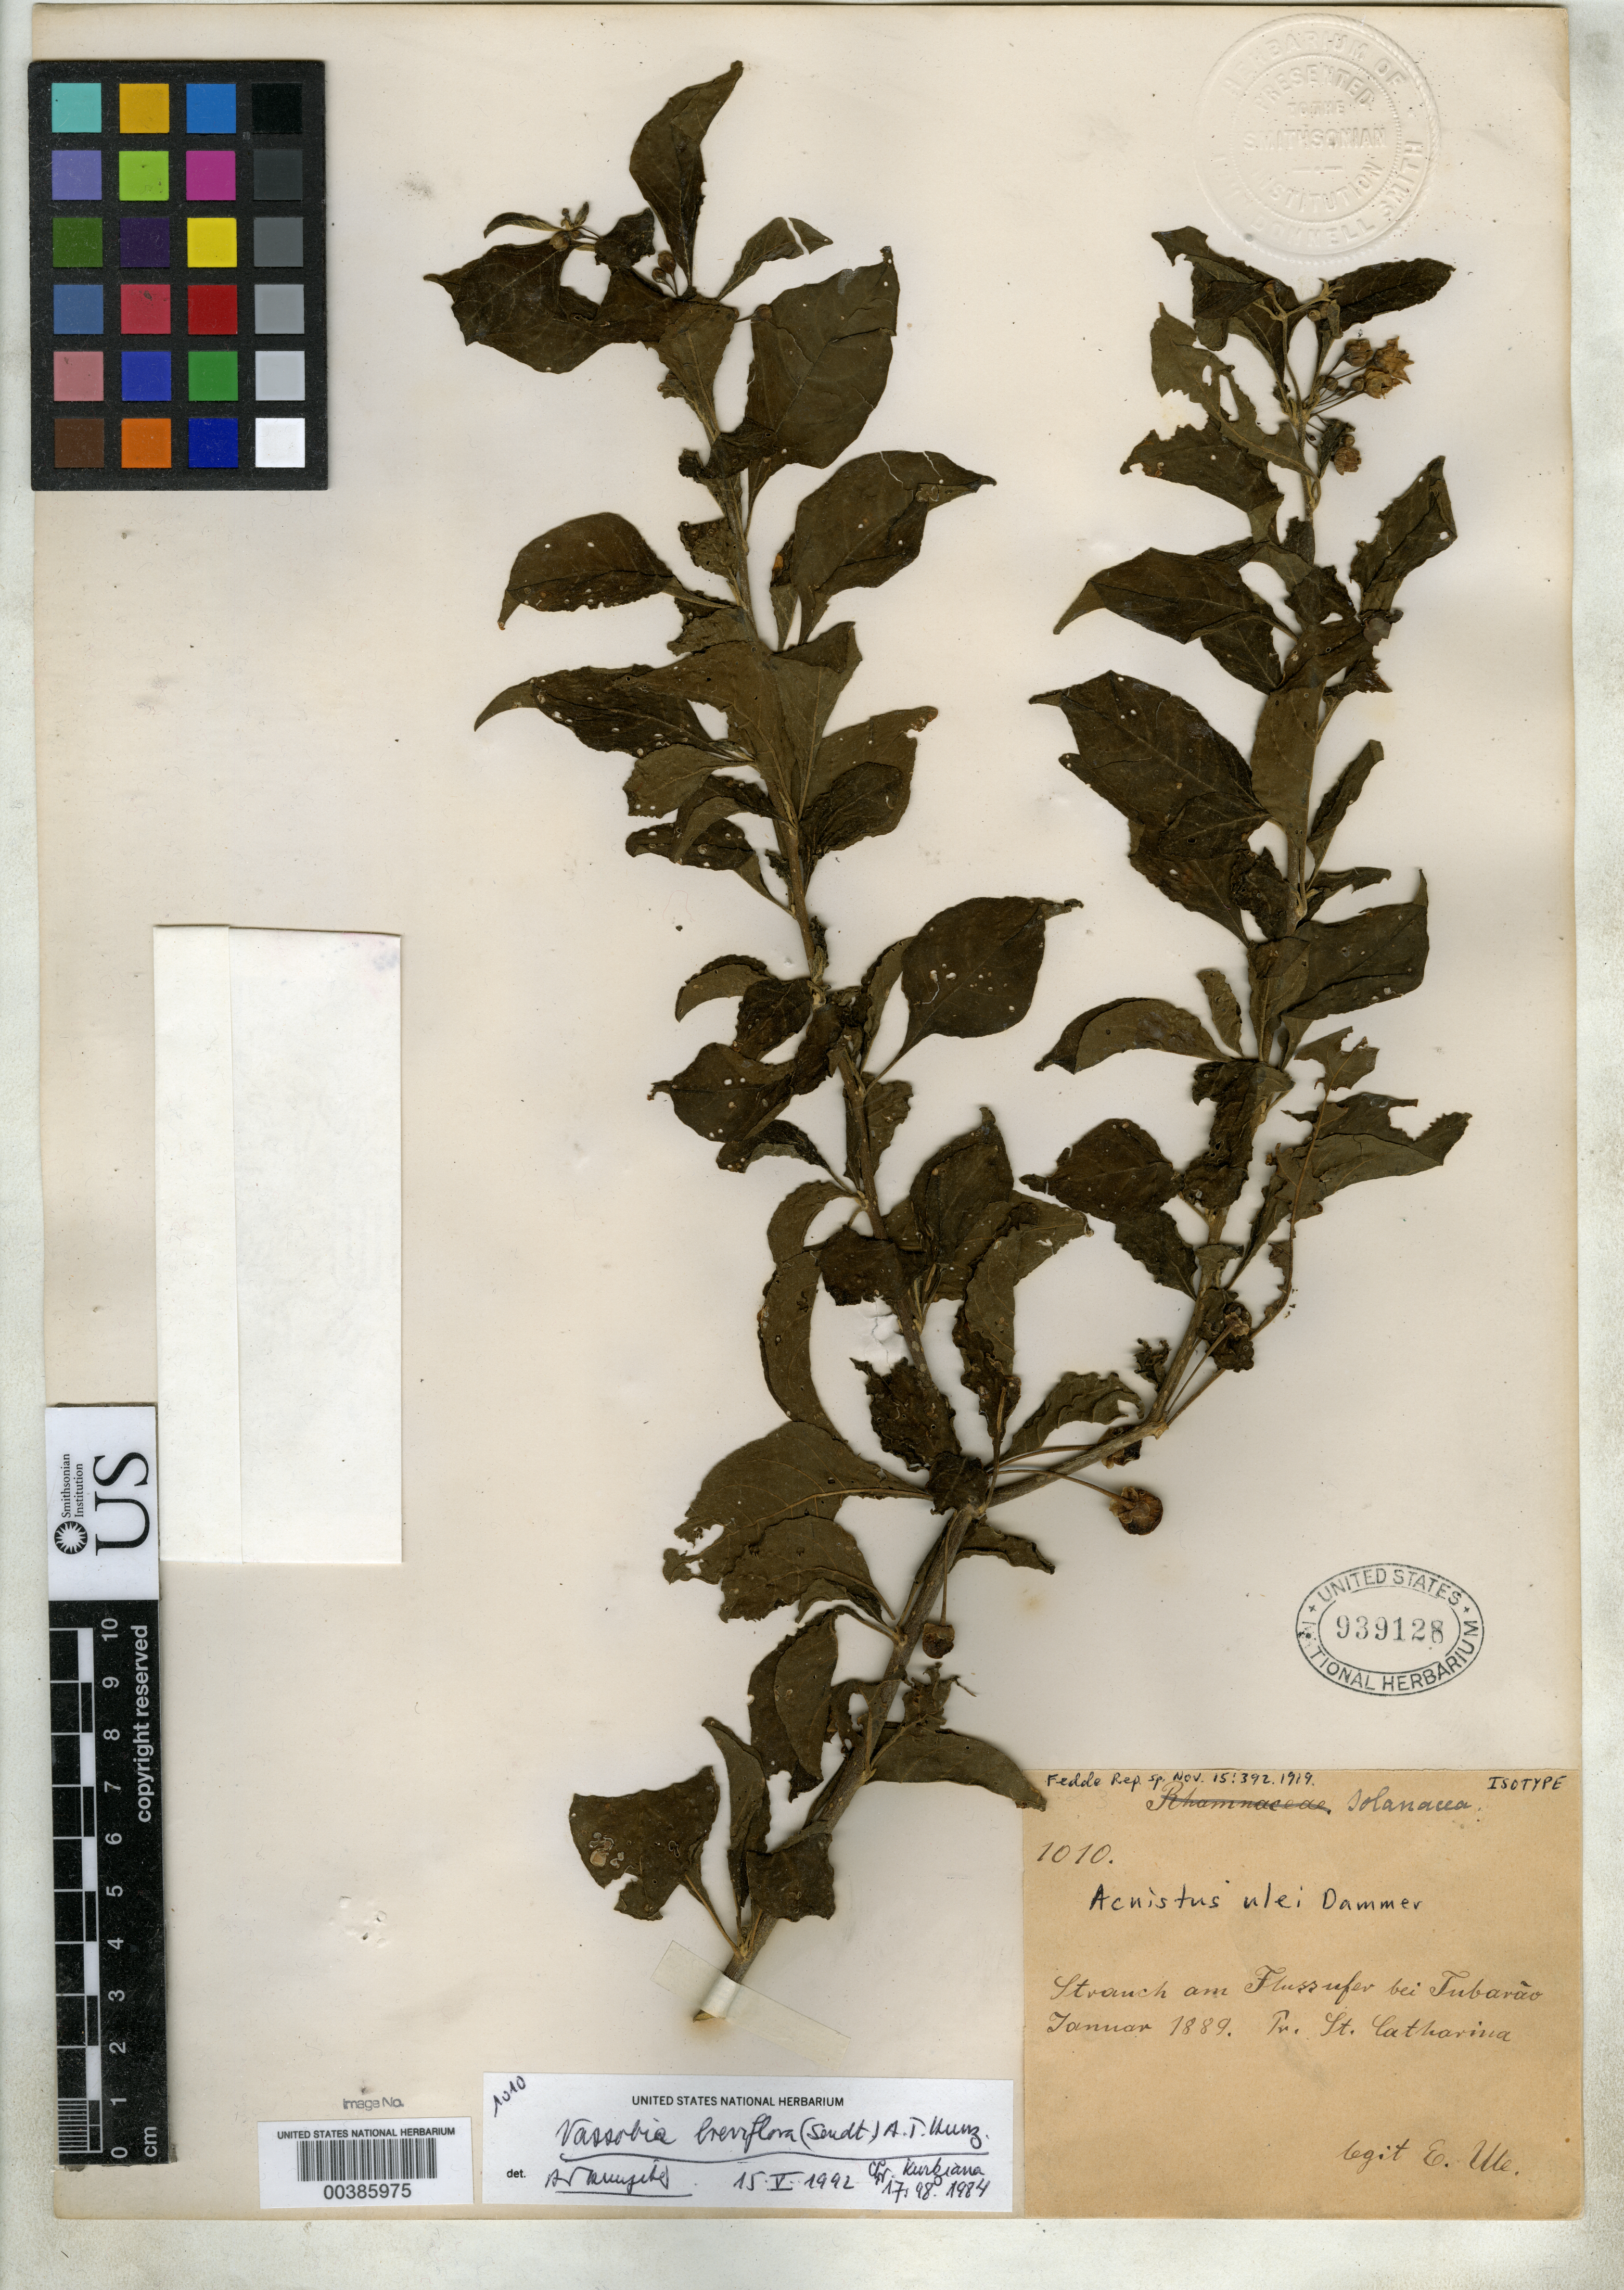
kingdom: Plantae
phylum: Tracheophyta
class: Magnoliopsida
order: Solanales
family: Solanaceae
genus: Acnistus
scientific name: Acnistus ulei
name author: Dammer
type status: Isotype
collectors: E. H. Ule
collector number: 1010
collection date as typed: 1889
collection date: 1889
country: Brazil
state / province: Santa Catarina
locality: Stranch am Flussufer bei Tubaraotannar.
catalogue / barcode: US 939128